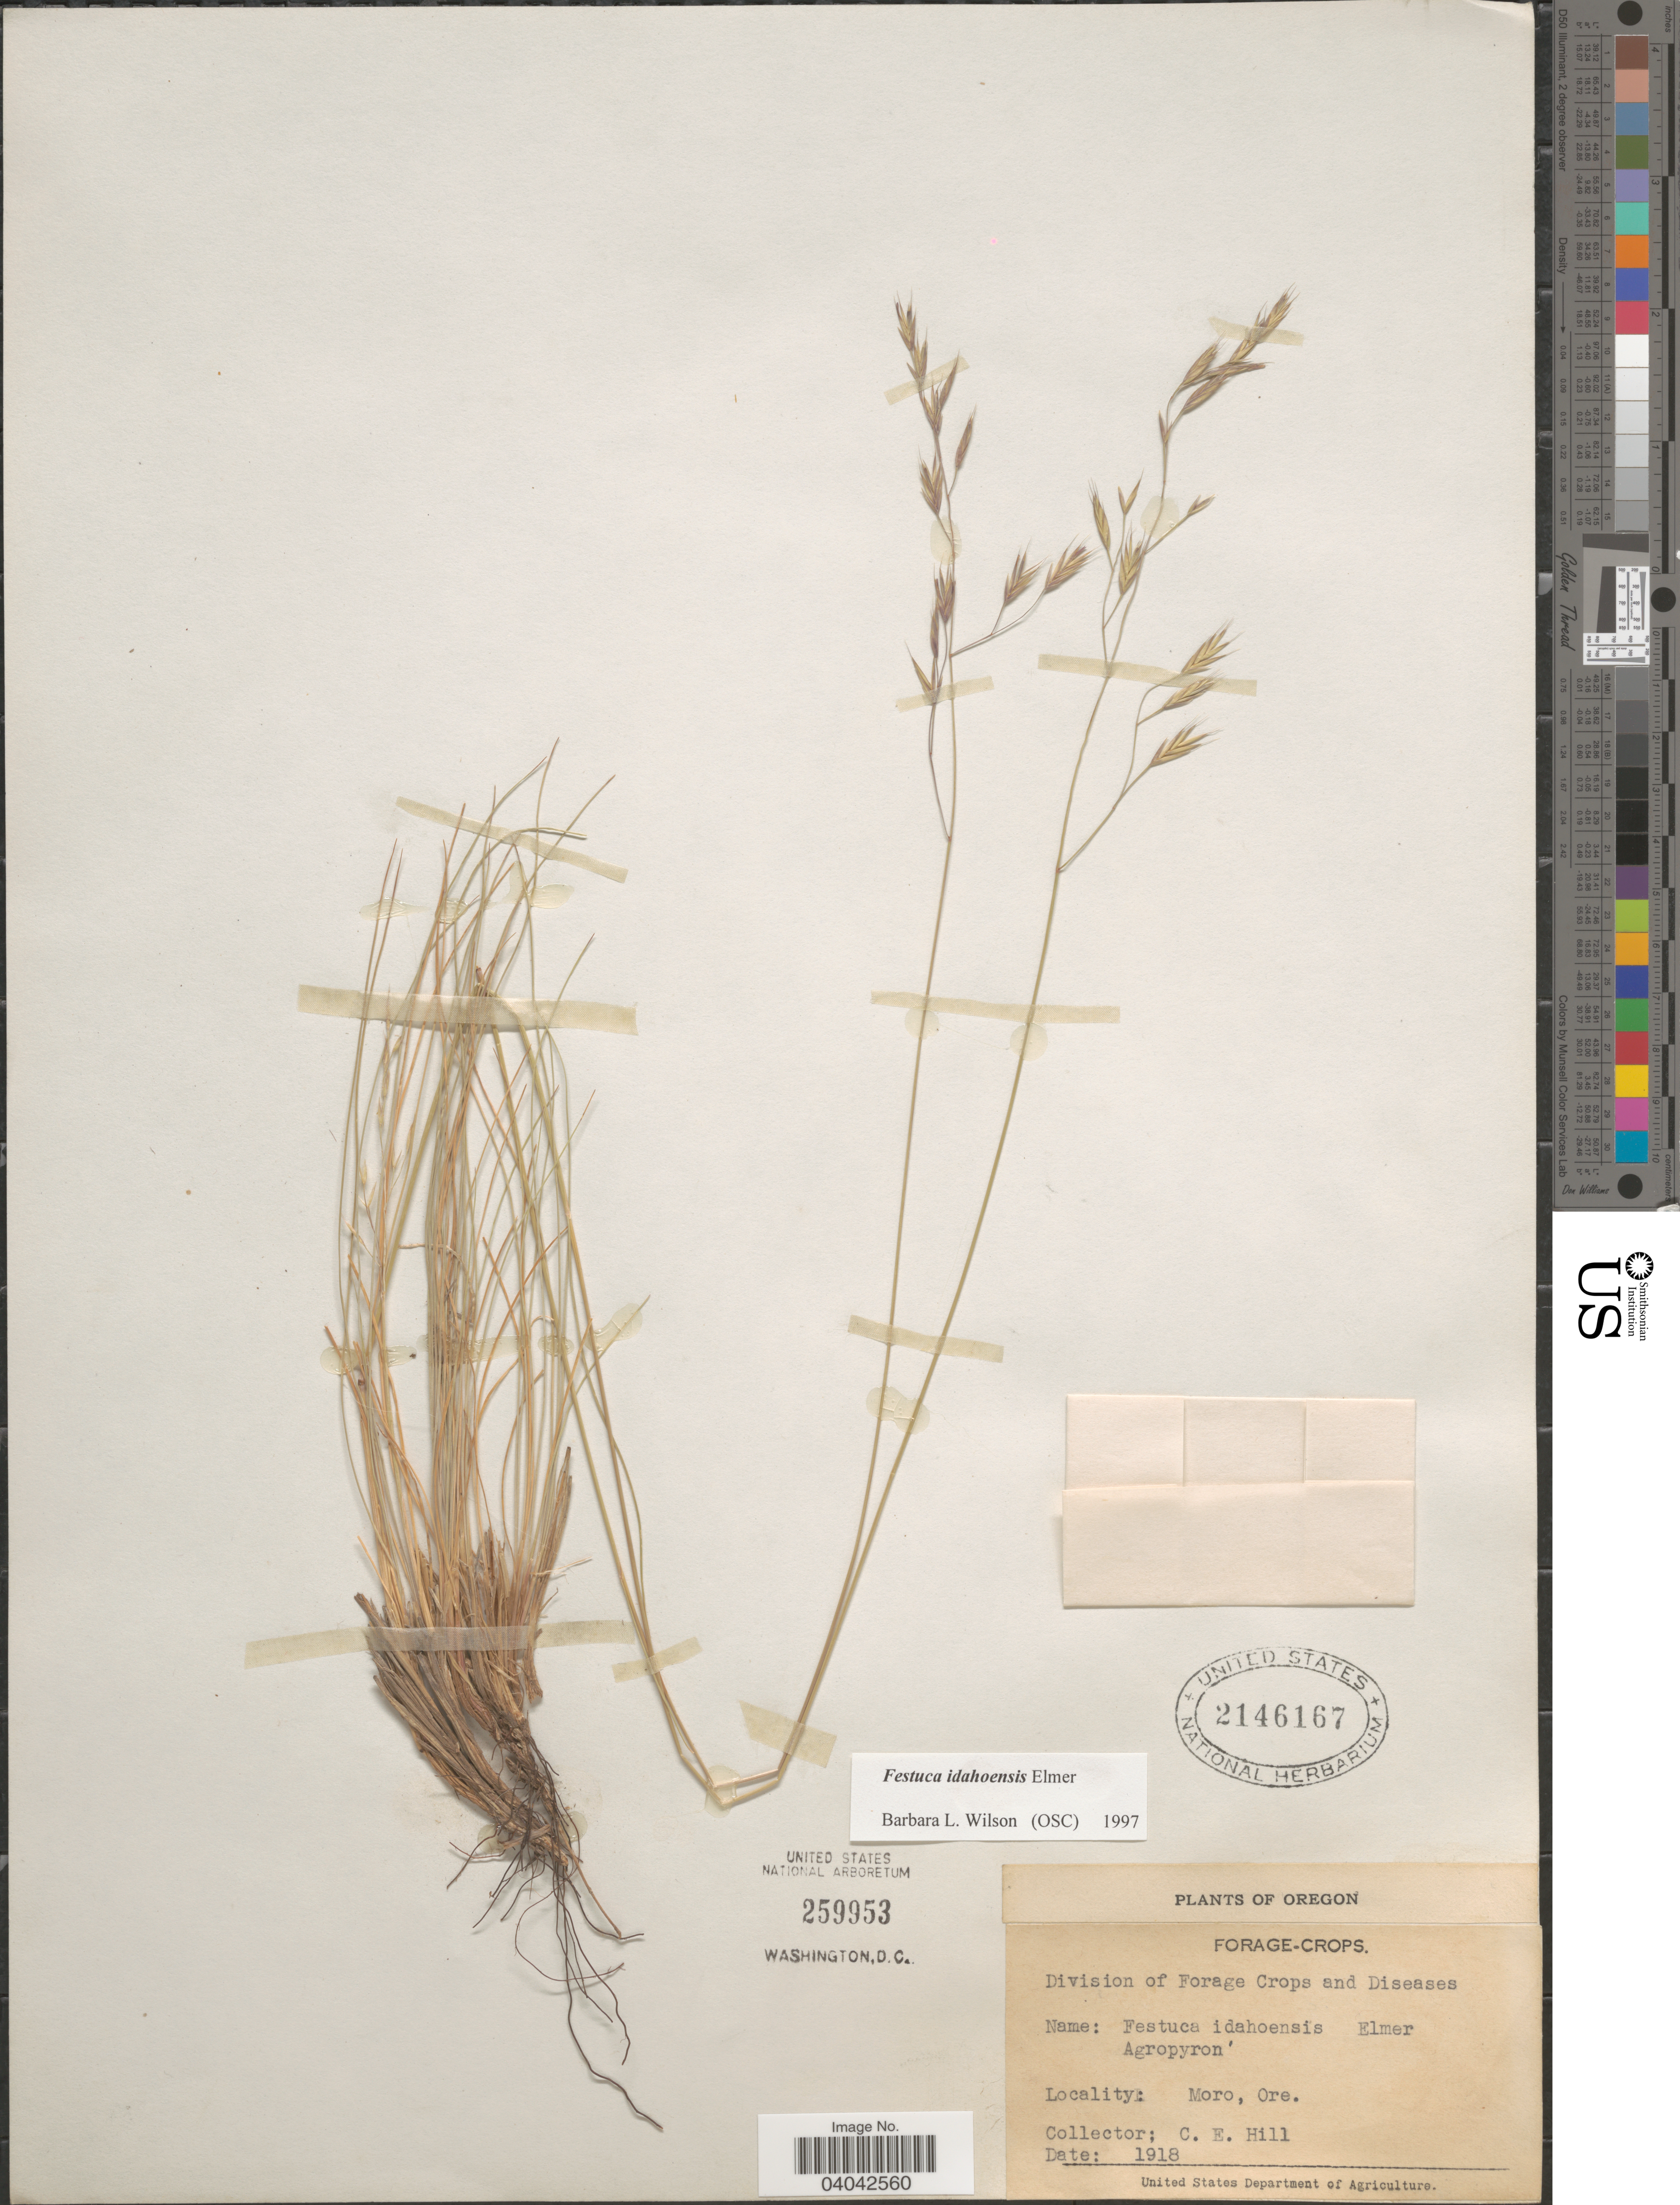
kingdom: Plantae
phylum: Tracheophyta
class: Liliopsida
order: Poales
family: Poaceae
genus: Festuca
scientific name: Festuca idahoensis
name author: Elmer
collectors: C. Hill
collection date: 1918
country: United States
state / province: Oregon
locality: Moro.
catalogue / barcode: US 2146167